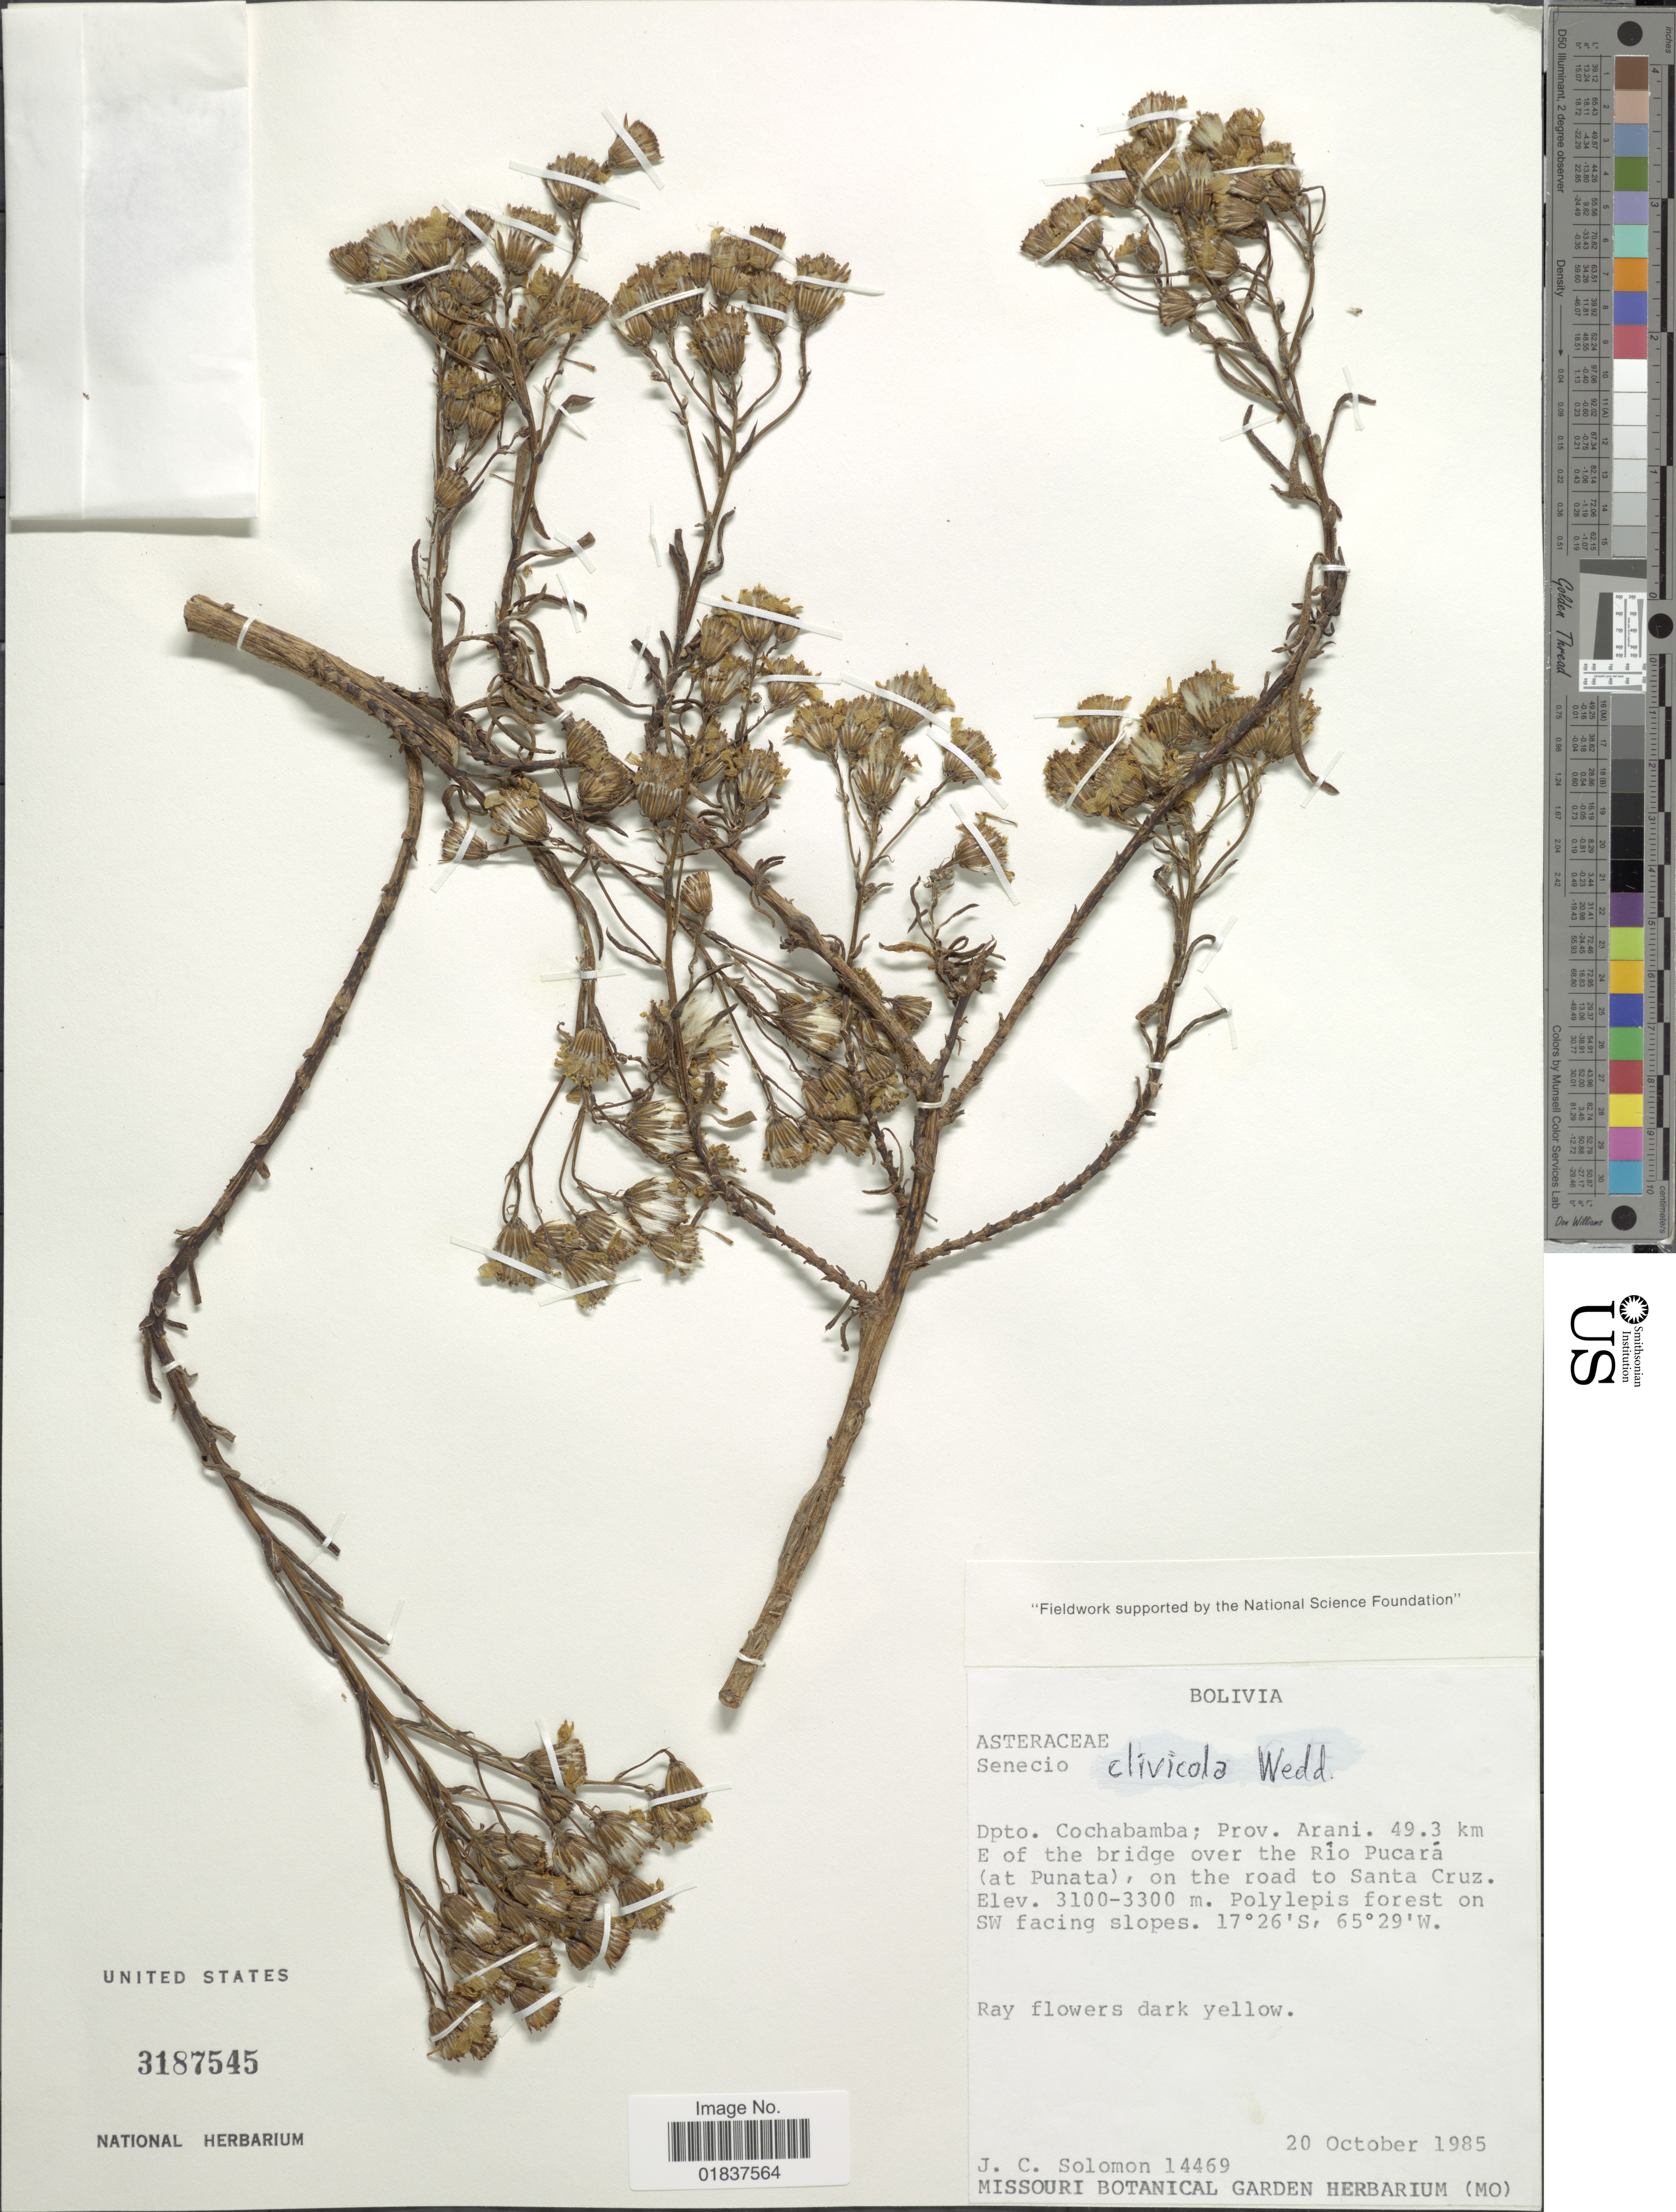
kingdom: Plantae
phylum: Tracheophyta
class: Magnoliopsida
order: Asterales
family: Asteraceae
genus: Senecio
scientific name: Senecio clivicola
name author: Wedd.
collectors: J. C. Solomon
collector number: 14469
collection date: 1985-10-20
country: Bolivia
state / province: Cochabamba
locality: Dpto. Cochabamba; Prov. Arano. 49.3 km E of the bridge over the Rio Pucara (at Punata), on the road to Santa Cruz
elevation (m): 3100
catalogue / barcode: US 3187545